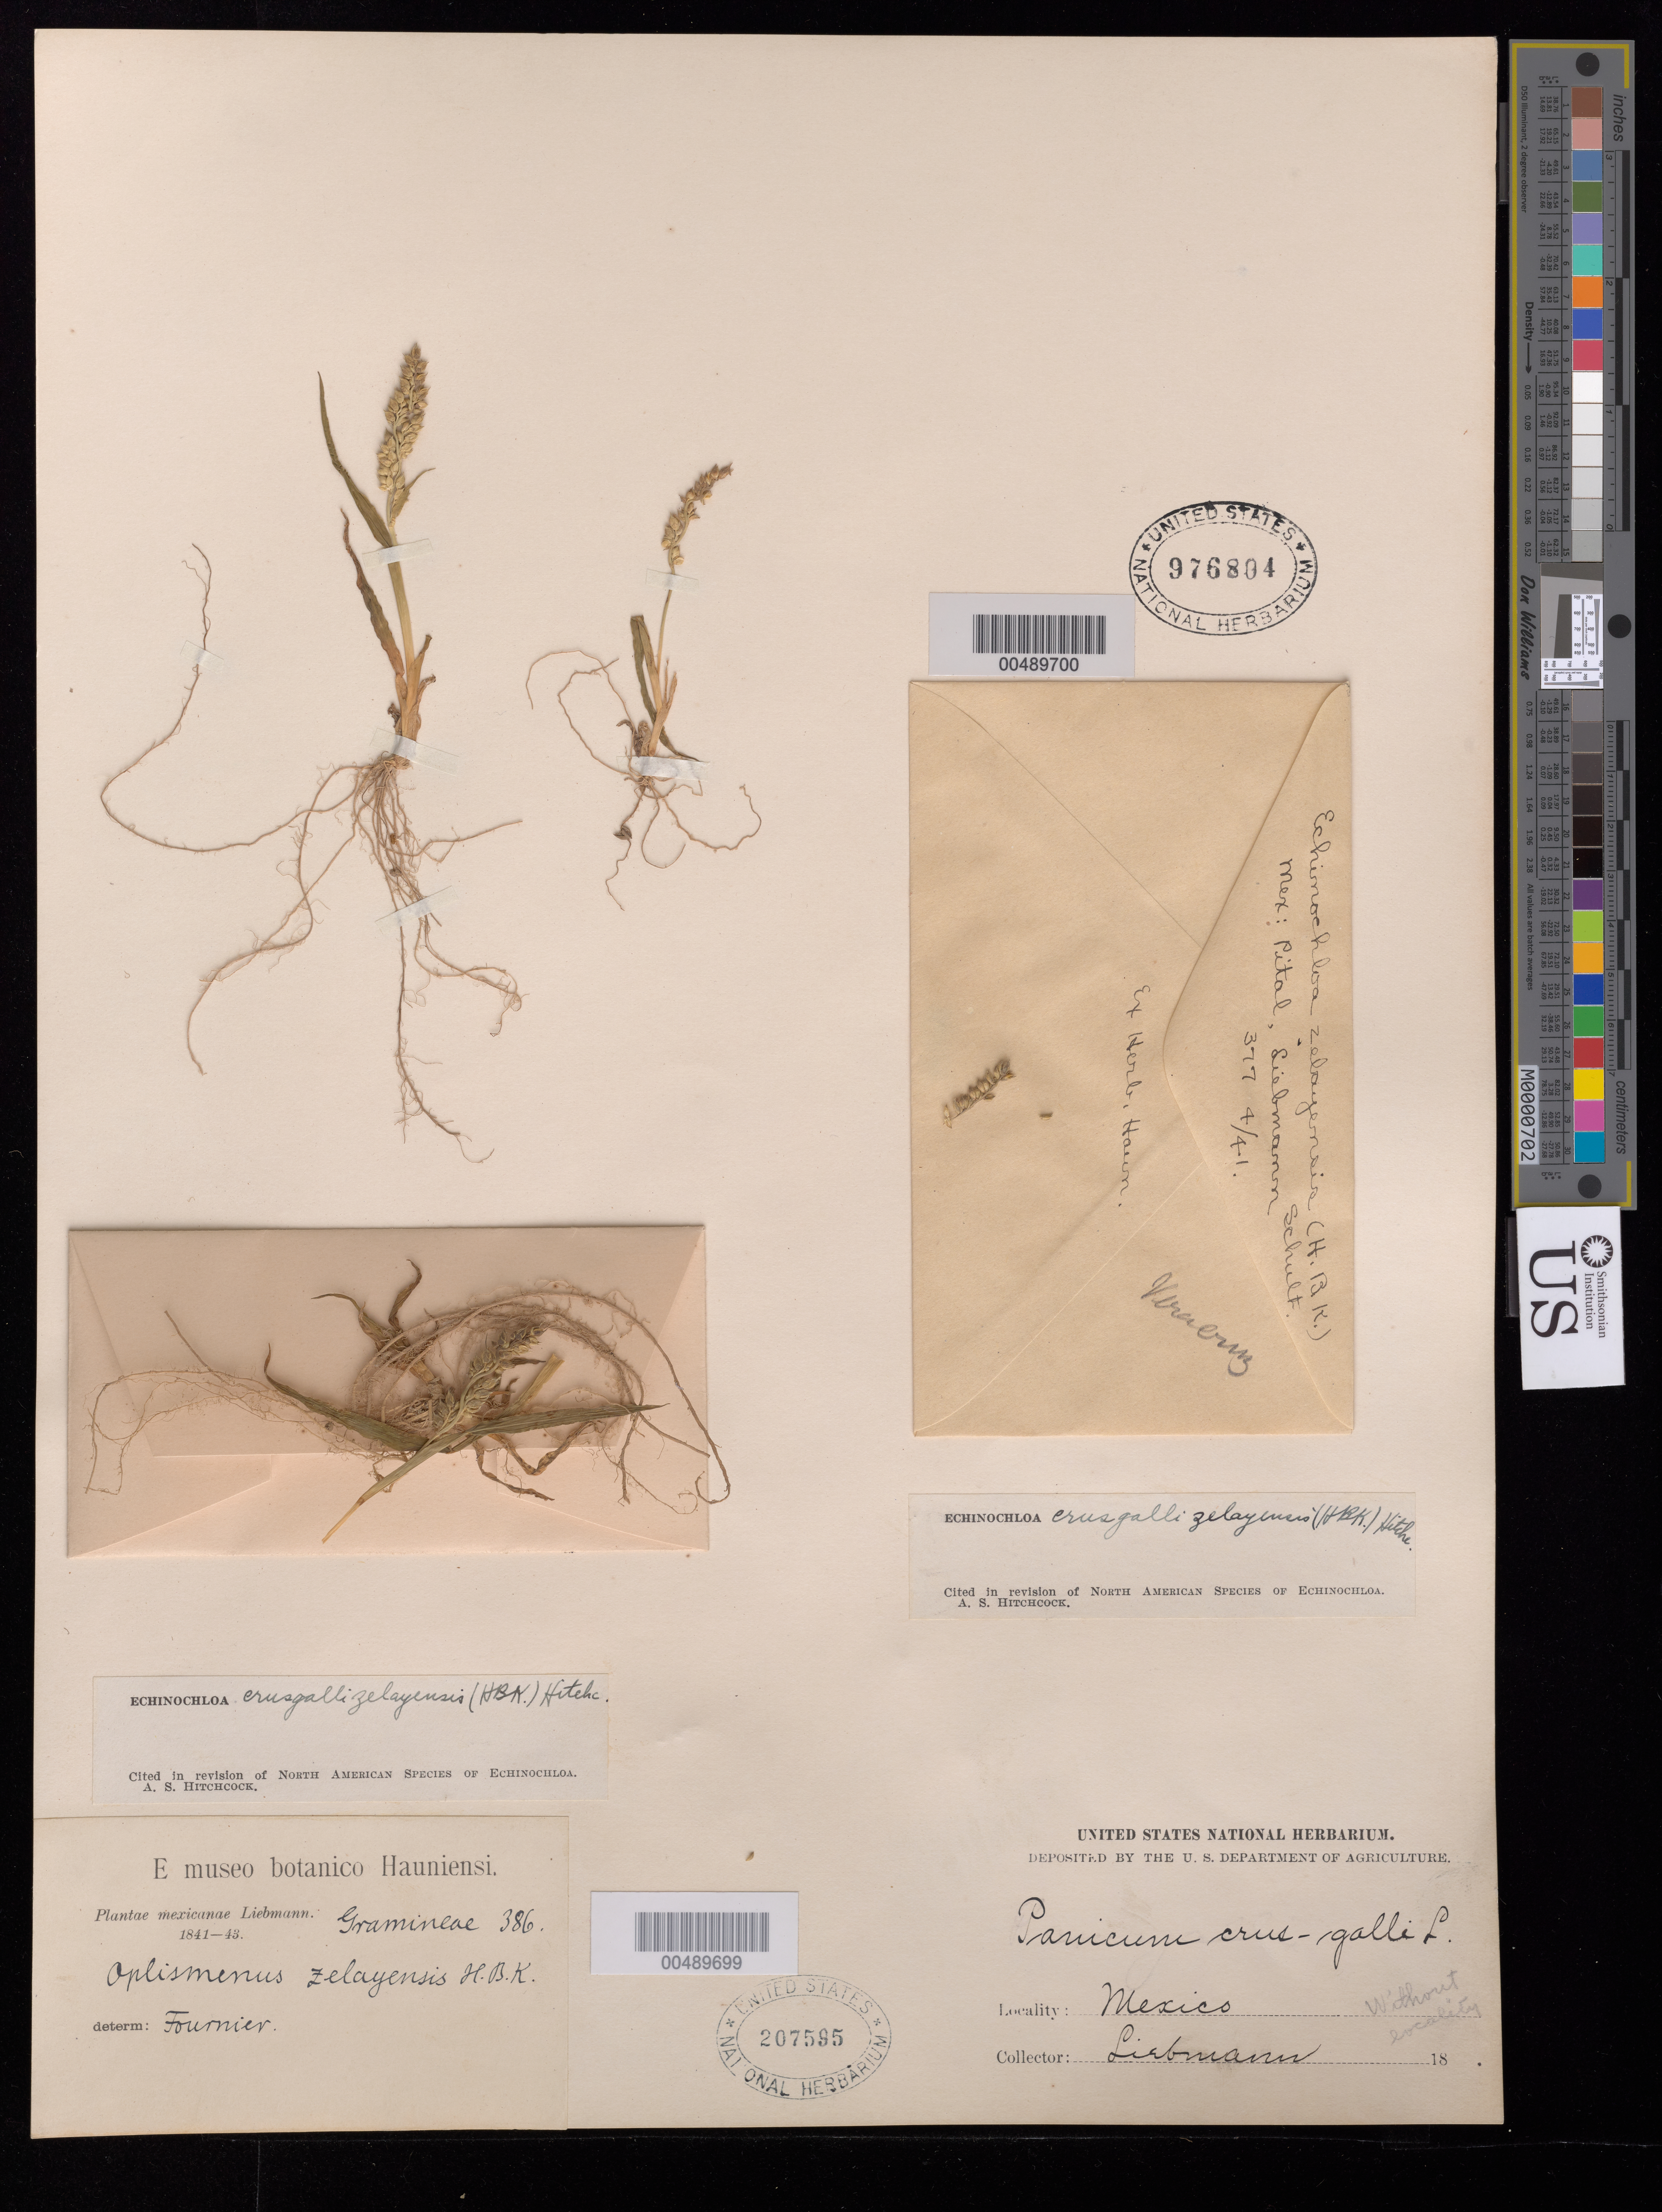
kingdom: Plantae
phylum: Tracheophyta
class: Liliopsida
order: Poales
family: Poaceae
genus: Echinochloa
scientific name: Echinochloa crus-galli var. zelayensis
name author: (Kunth) Hitchc.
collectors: F. M. Liebmann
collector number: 377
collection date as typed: Apr 1841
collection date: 1841-04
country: Mexico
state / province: Veracruz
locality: Pital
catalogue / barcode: US 976804